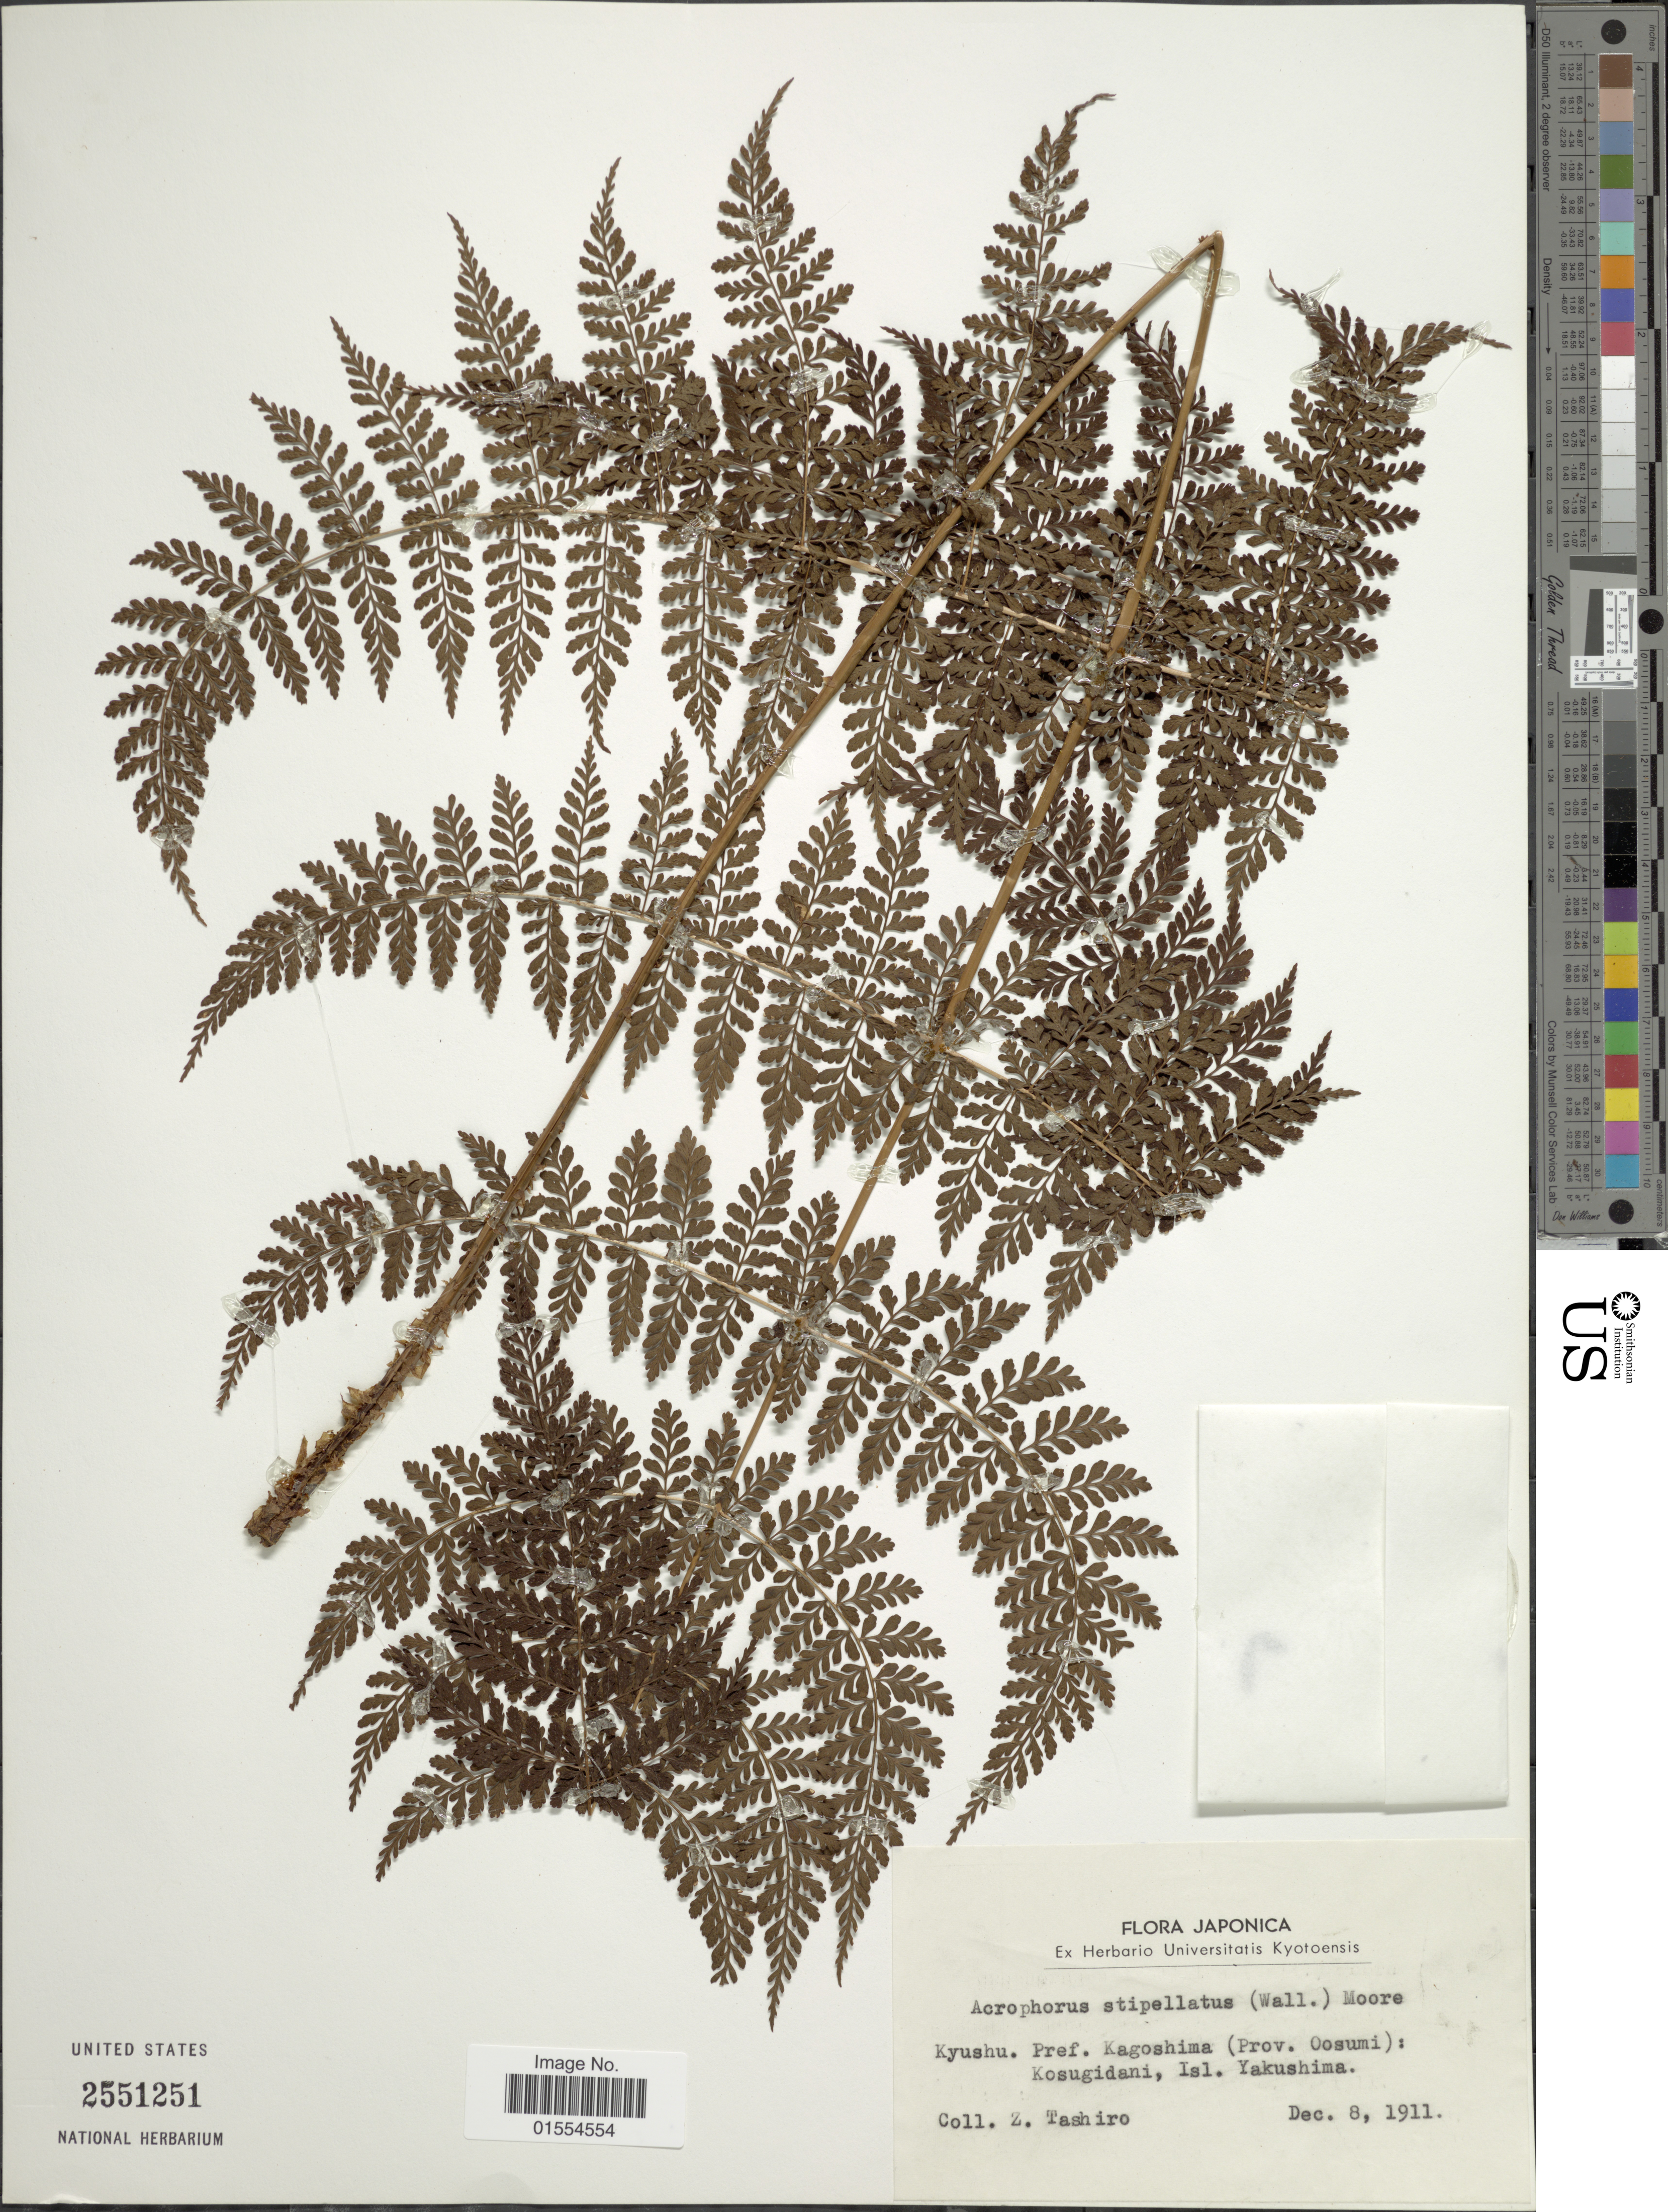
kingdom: Plantae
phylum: Tracheophyta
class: Polypodiopsida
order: Polypodiales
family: Dryopteridaceae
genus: Dryopteris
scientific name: Dryopteris nodosa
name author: (C. Presl) Li Bing Zhang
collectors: Z. Tashiro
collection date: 1911-12-08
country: Japan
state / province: Kagosima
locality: Kyushu, Pref. Kagoshima (Prov. Oosumi): Kosugidani, Isl. Yakushima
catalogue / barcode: US 2551251